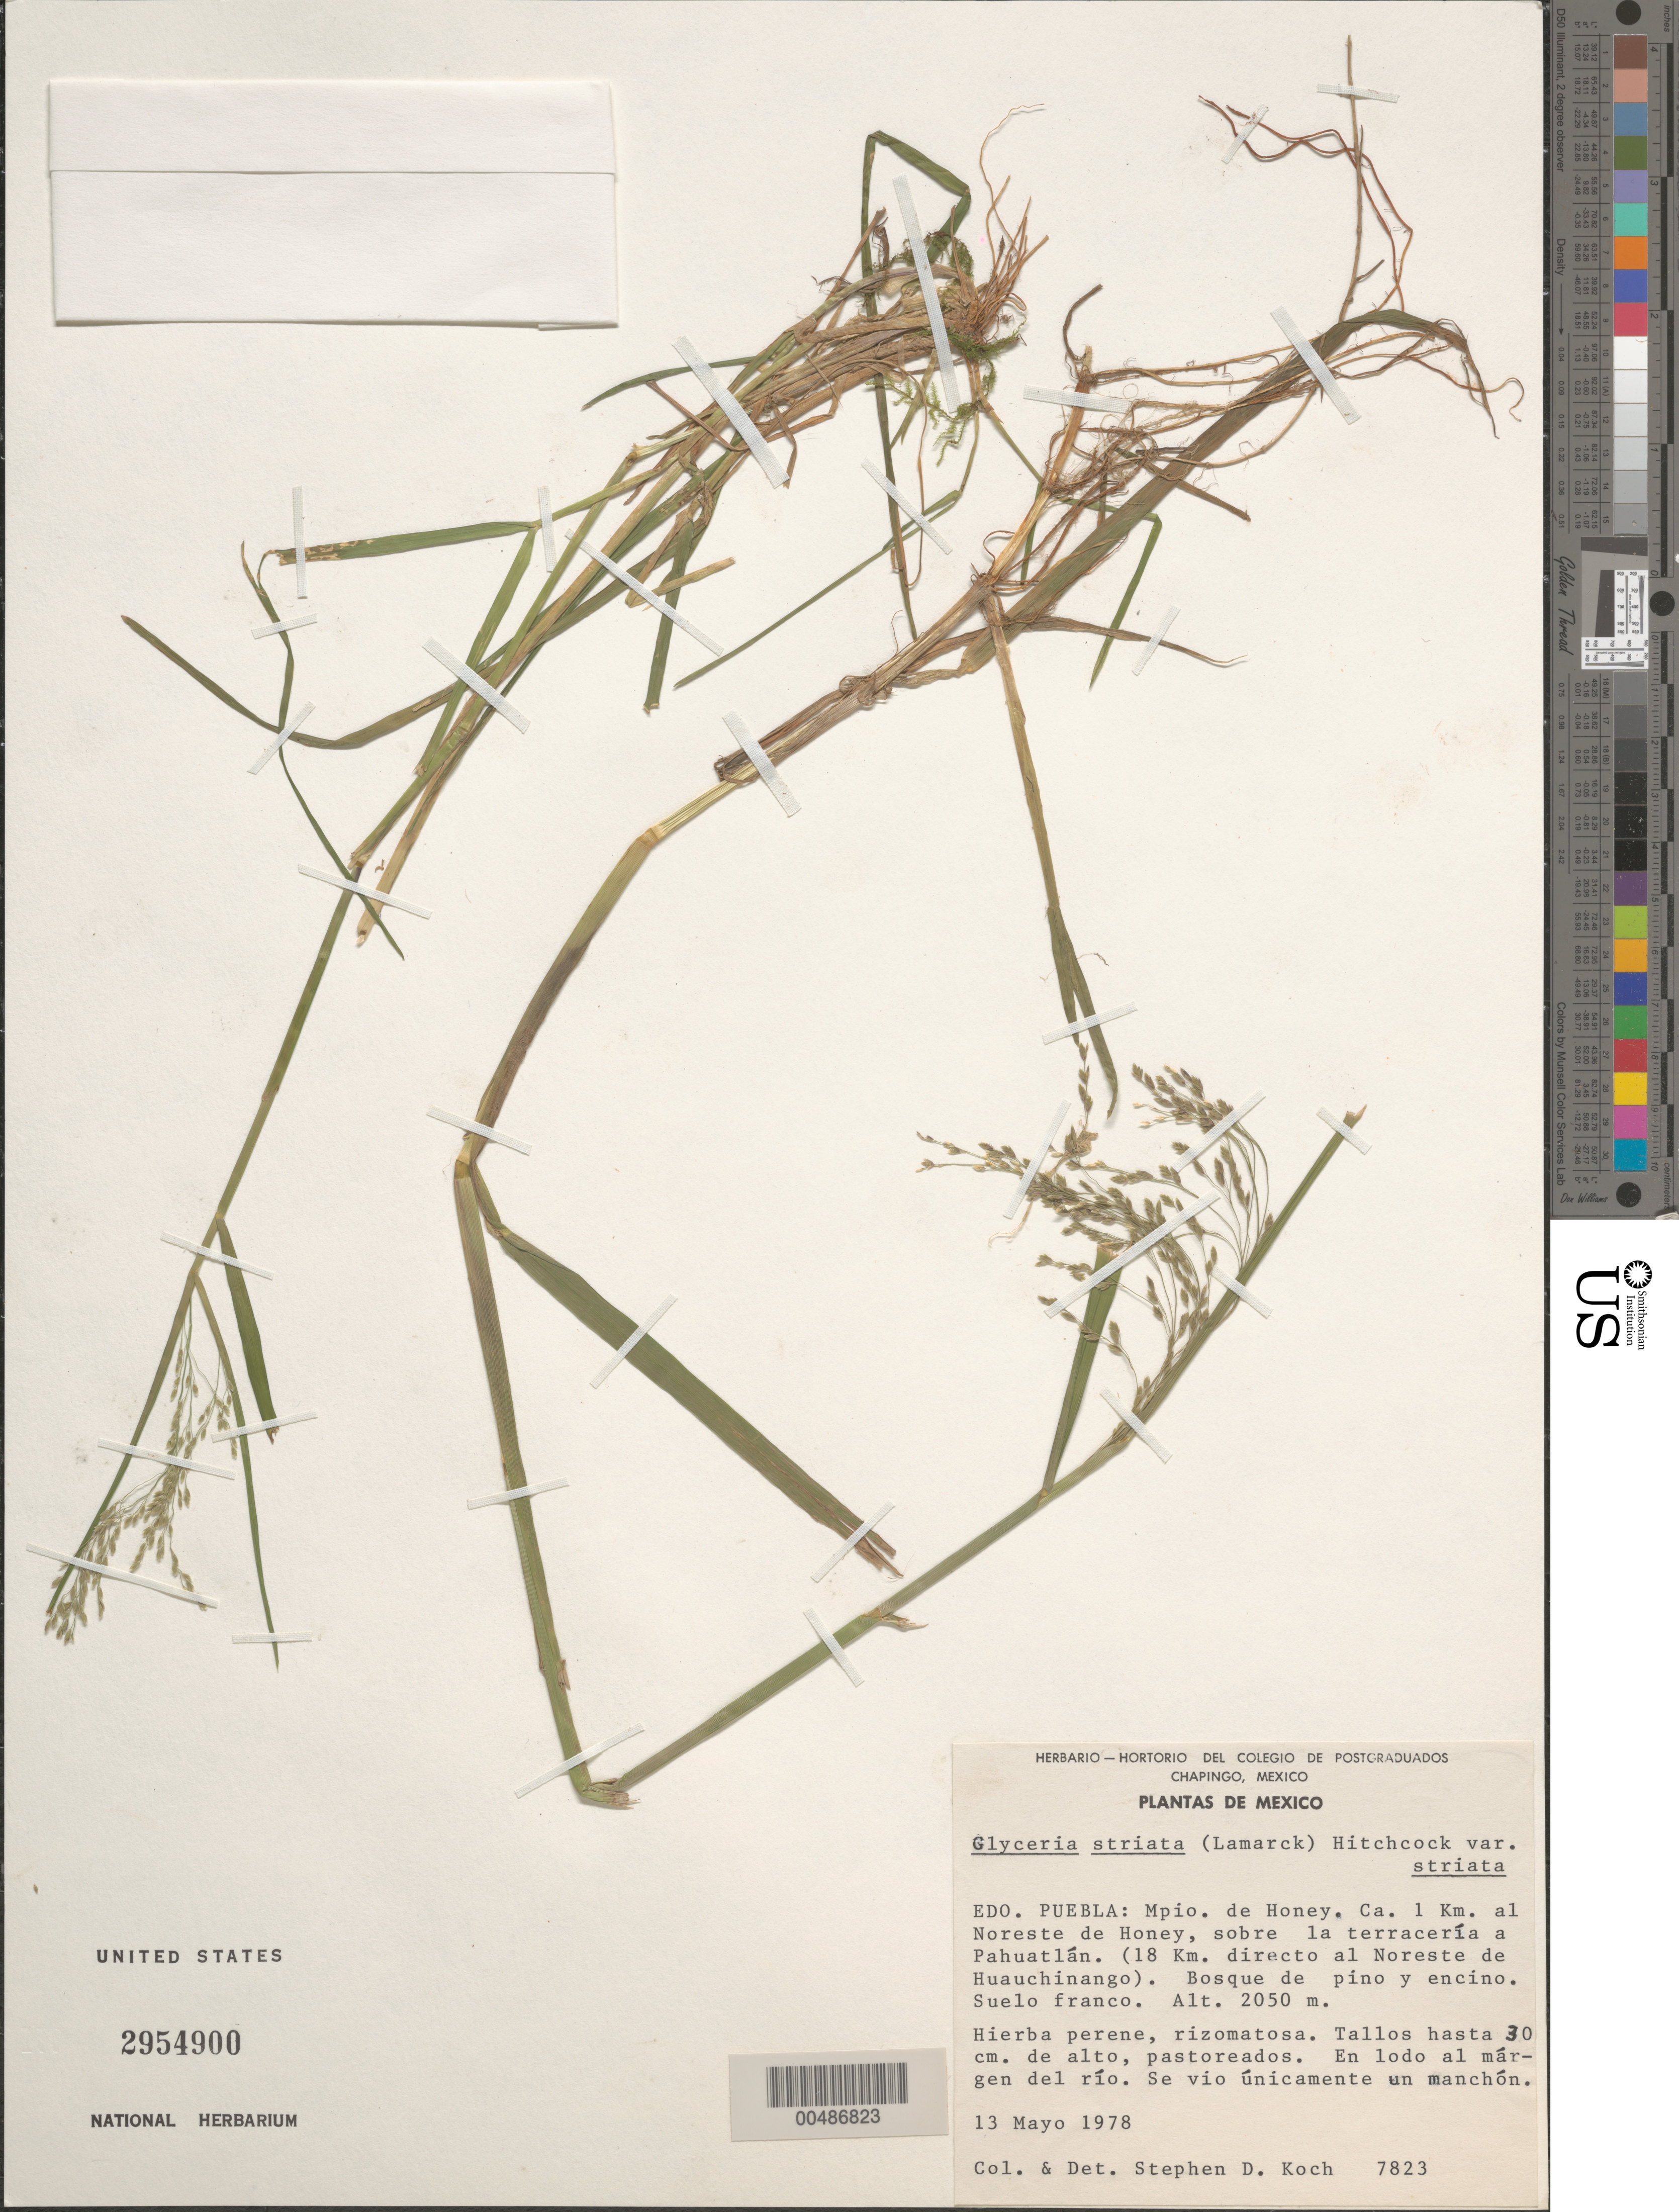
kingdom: Plantae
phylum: Tracheophyta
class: Liliopsida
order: Poales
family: Poaceae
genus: Glyceria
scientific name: Glyceria striata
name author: (Lam.) Hitchc.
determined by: Koch, S. D.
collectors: S. D. Koch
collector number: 7823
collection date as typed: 13 May 1978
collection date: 1978-05-13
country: Mexico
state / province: Puebla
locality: Mpio. de Honey. Ca. 1 km al NE de Honey, sobre la terracer¡a a Pahuatl n, 18 km directo al NE de Huauchinango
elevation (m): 2050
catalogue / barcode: US 2954900